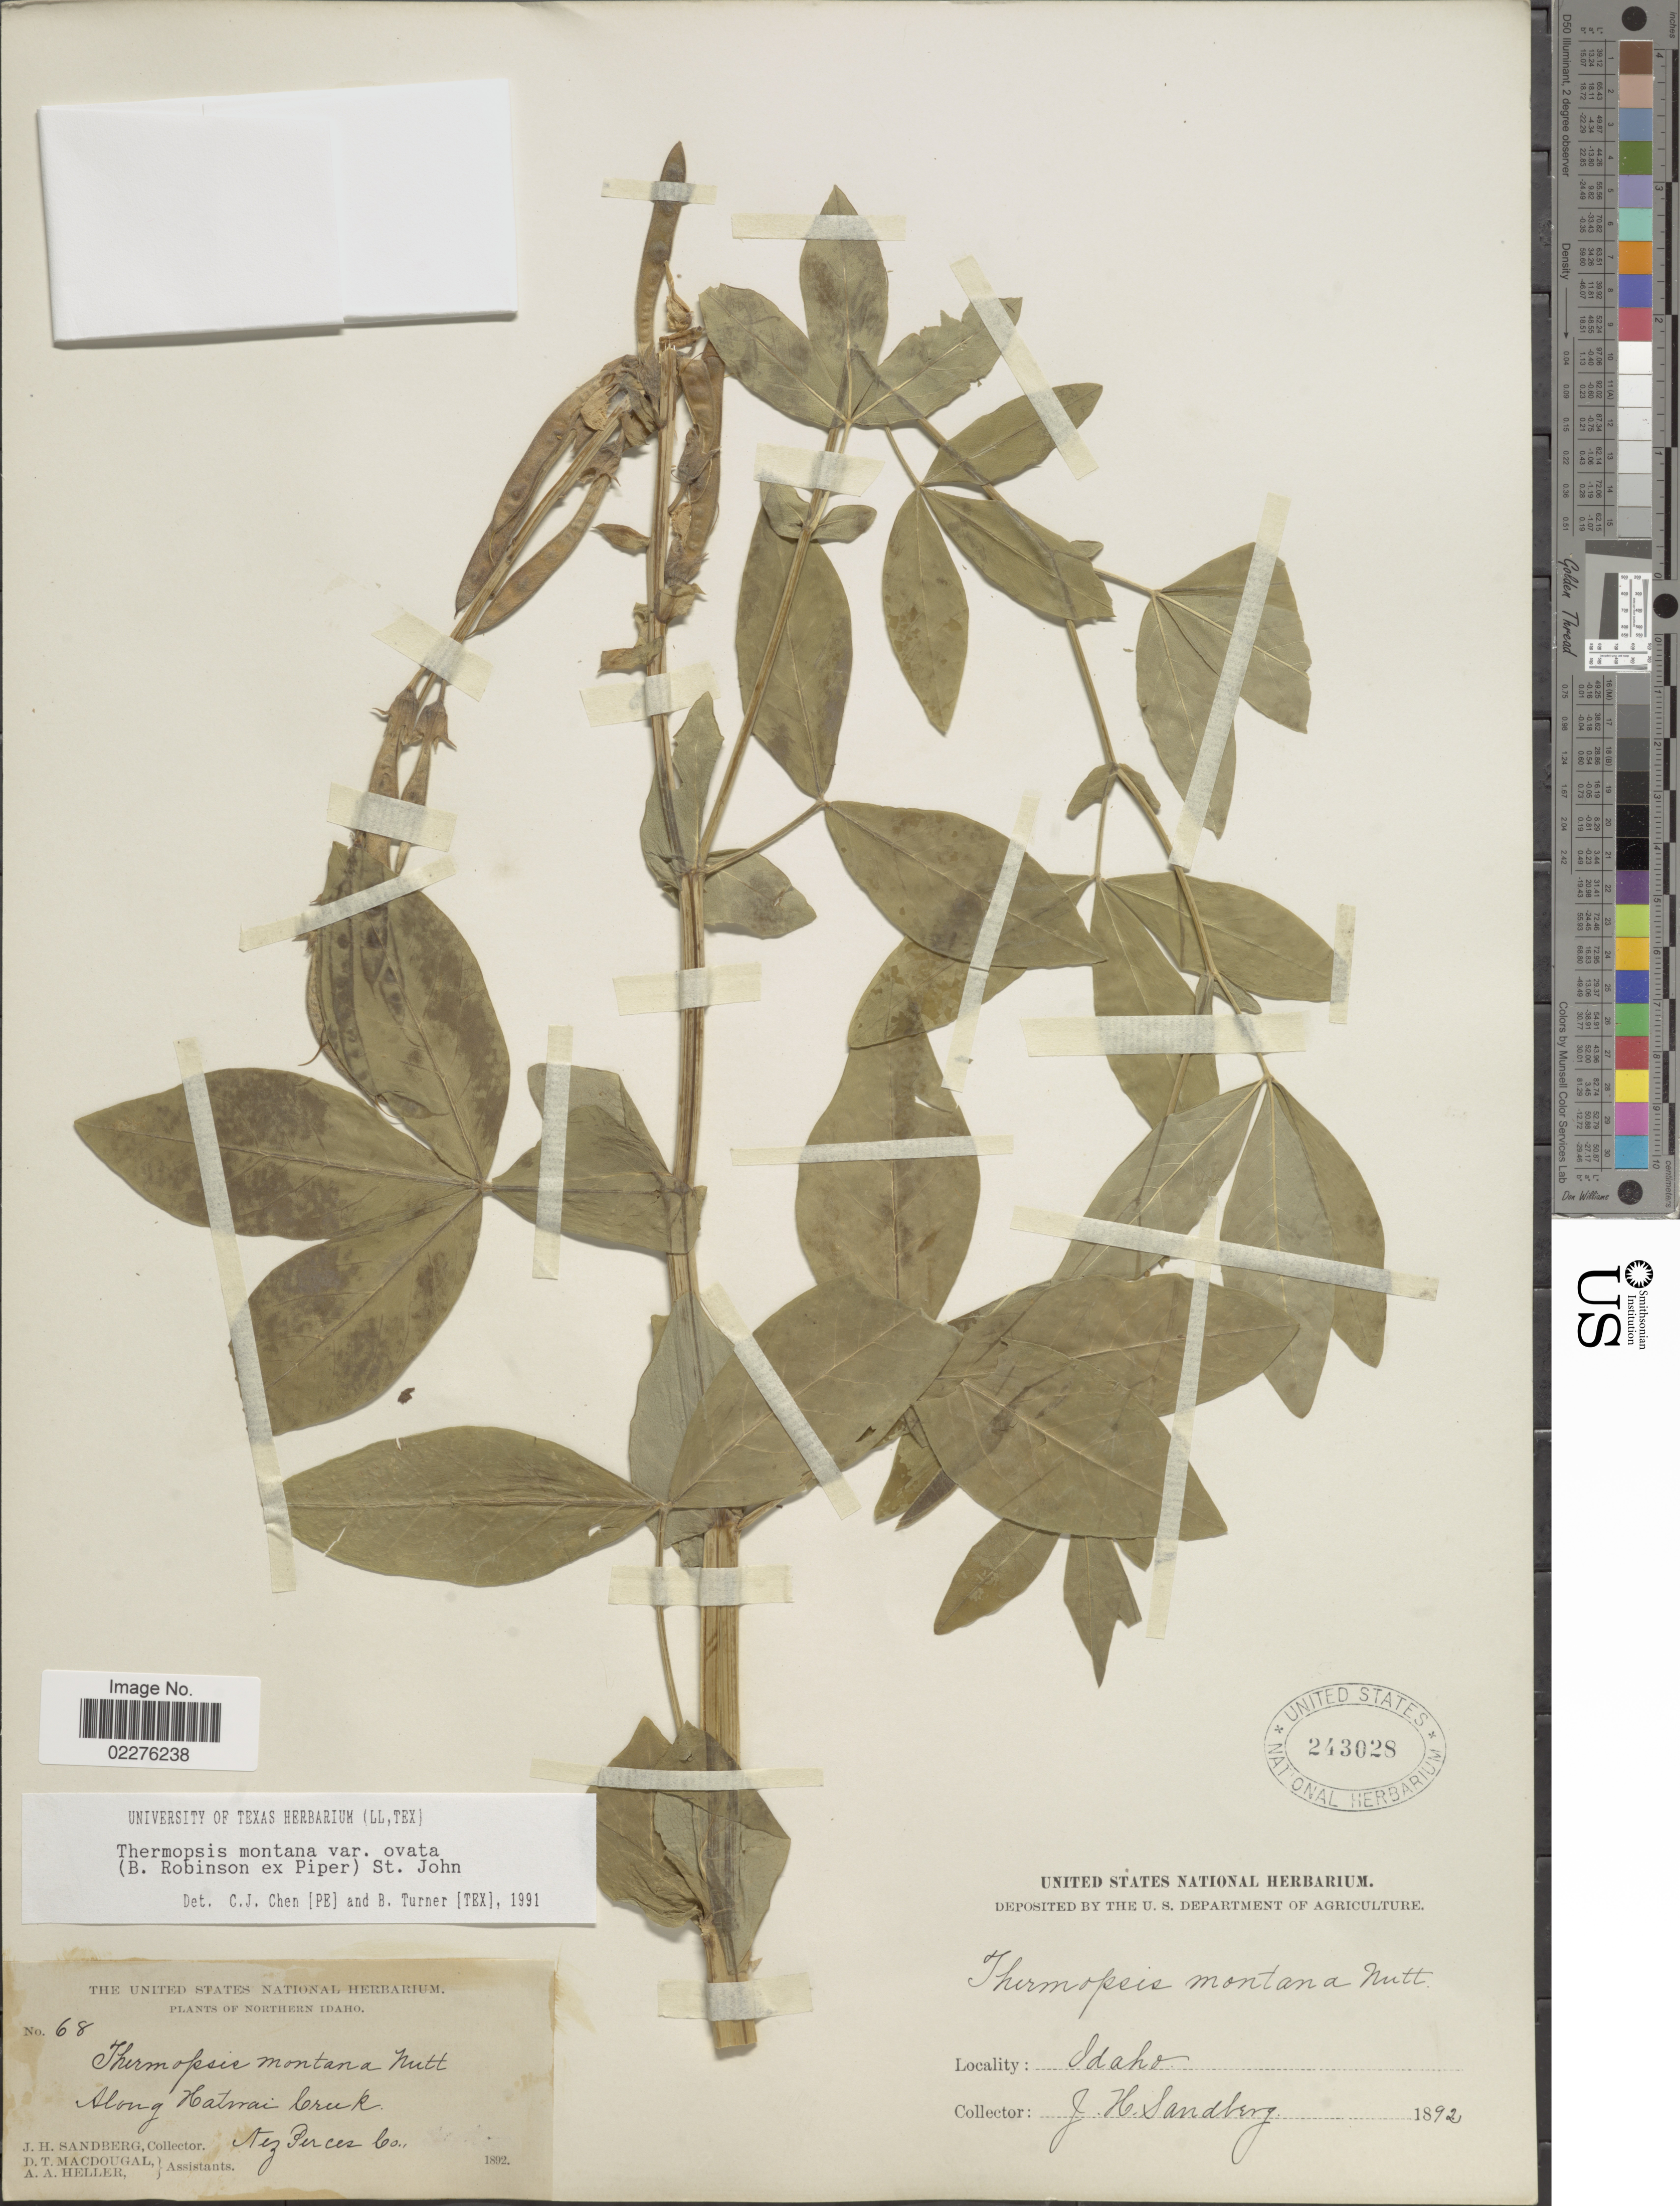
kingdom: Plantae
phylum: Tracheophyta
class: Magnoliopsida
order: Fabales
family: Fabaceae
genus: Thermopsis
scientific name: Thermopsis montana var. ovata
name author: (B.L. Rob. ex Piper) H. St. John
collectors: J. H. Sandberg, D. T. MacDougal & A. A. Heller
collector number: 68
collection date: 1892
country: United States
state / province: Idaho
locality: Northern Idaho, Along Hatvrai Creek, Nez Perces Co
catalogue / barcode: US 243028